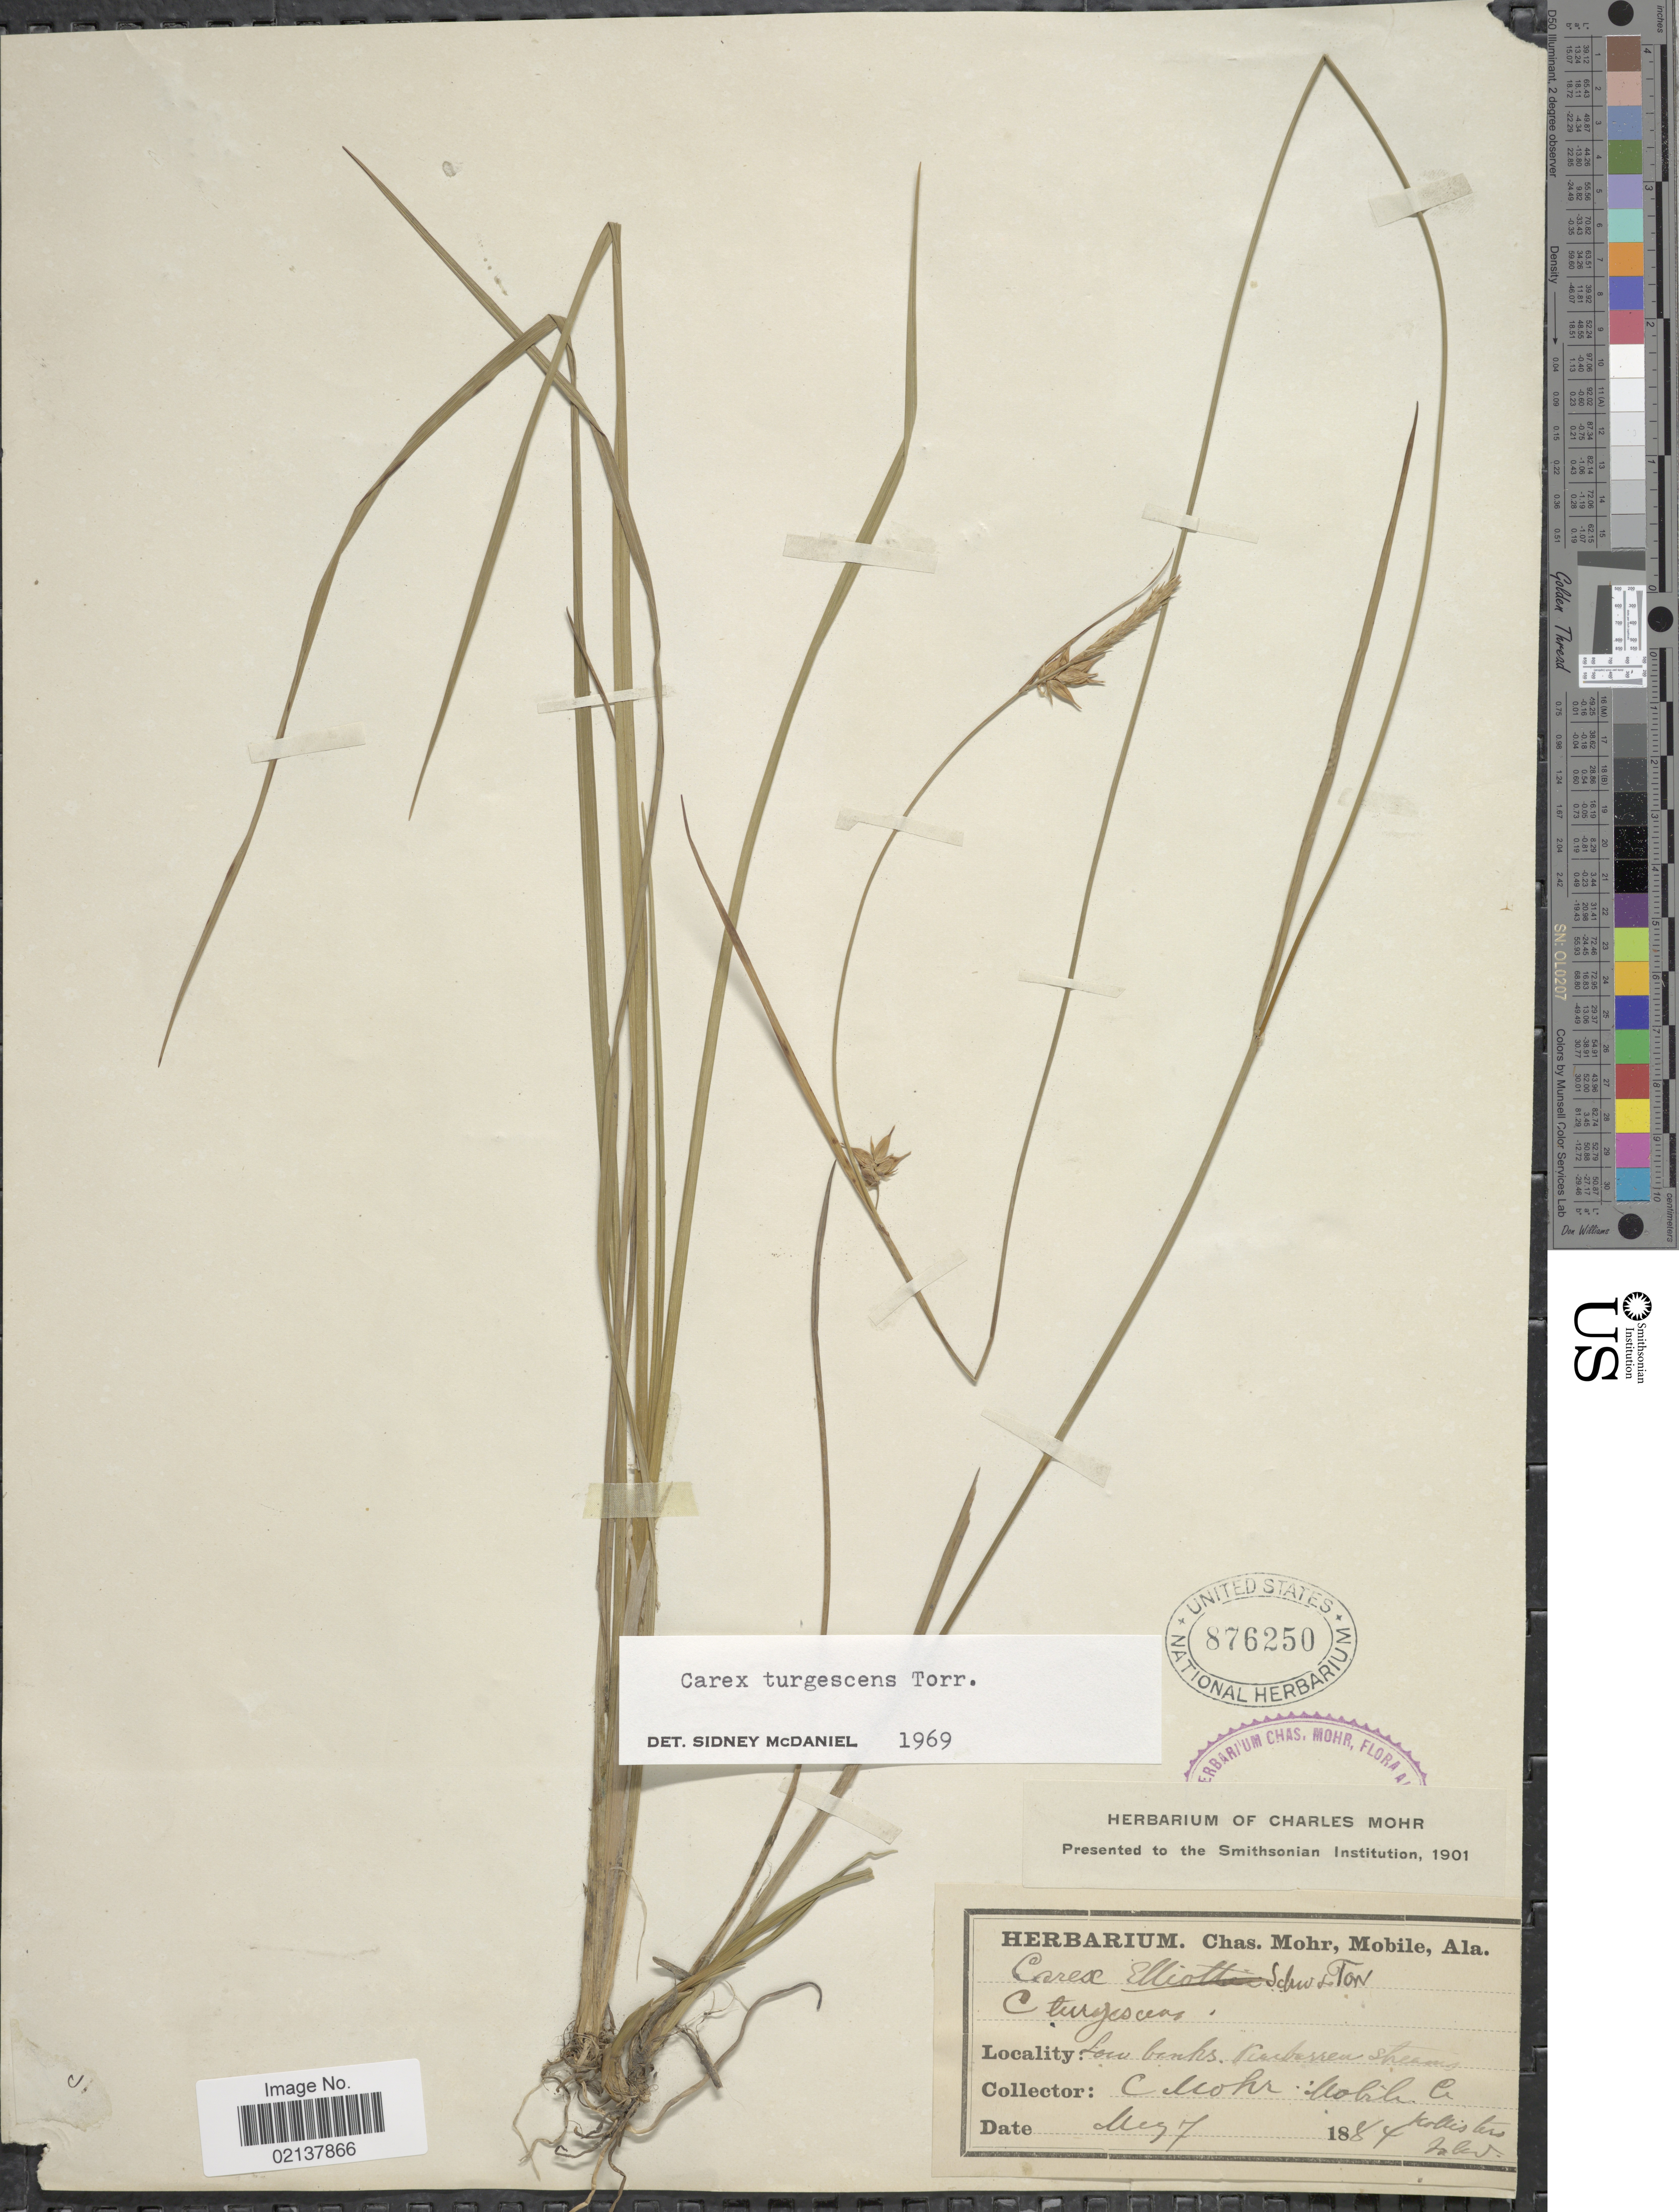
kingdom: Plantae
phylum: Tracheophyta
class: Liliopsida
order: Poales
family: Cyperaceae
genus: Carex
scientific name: Carex turgescens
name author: Torr.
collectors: C. T. Mohr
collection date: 1884-05-07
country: United States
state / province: Alabama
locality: Low banks Pinebarren streams Mobilie Co, Hollisters Island.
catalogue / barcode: US 876250